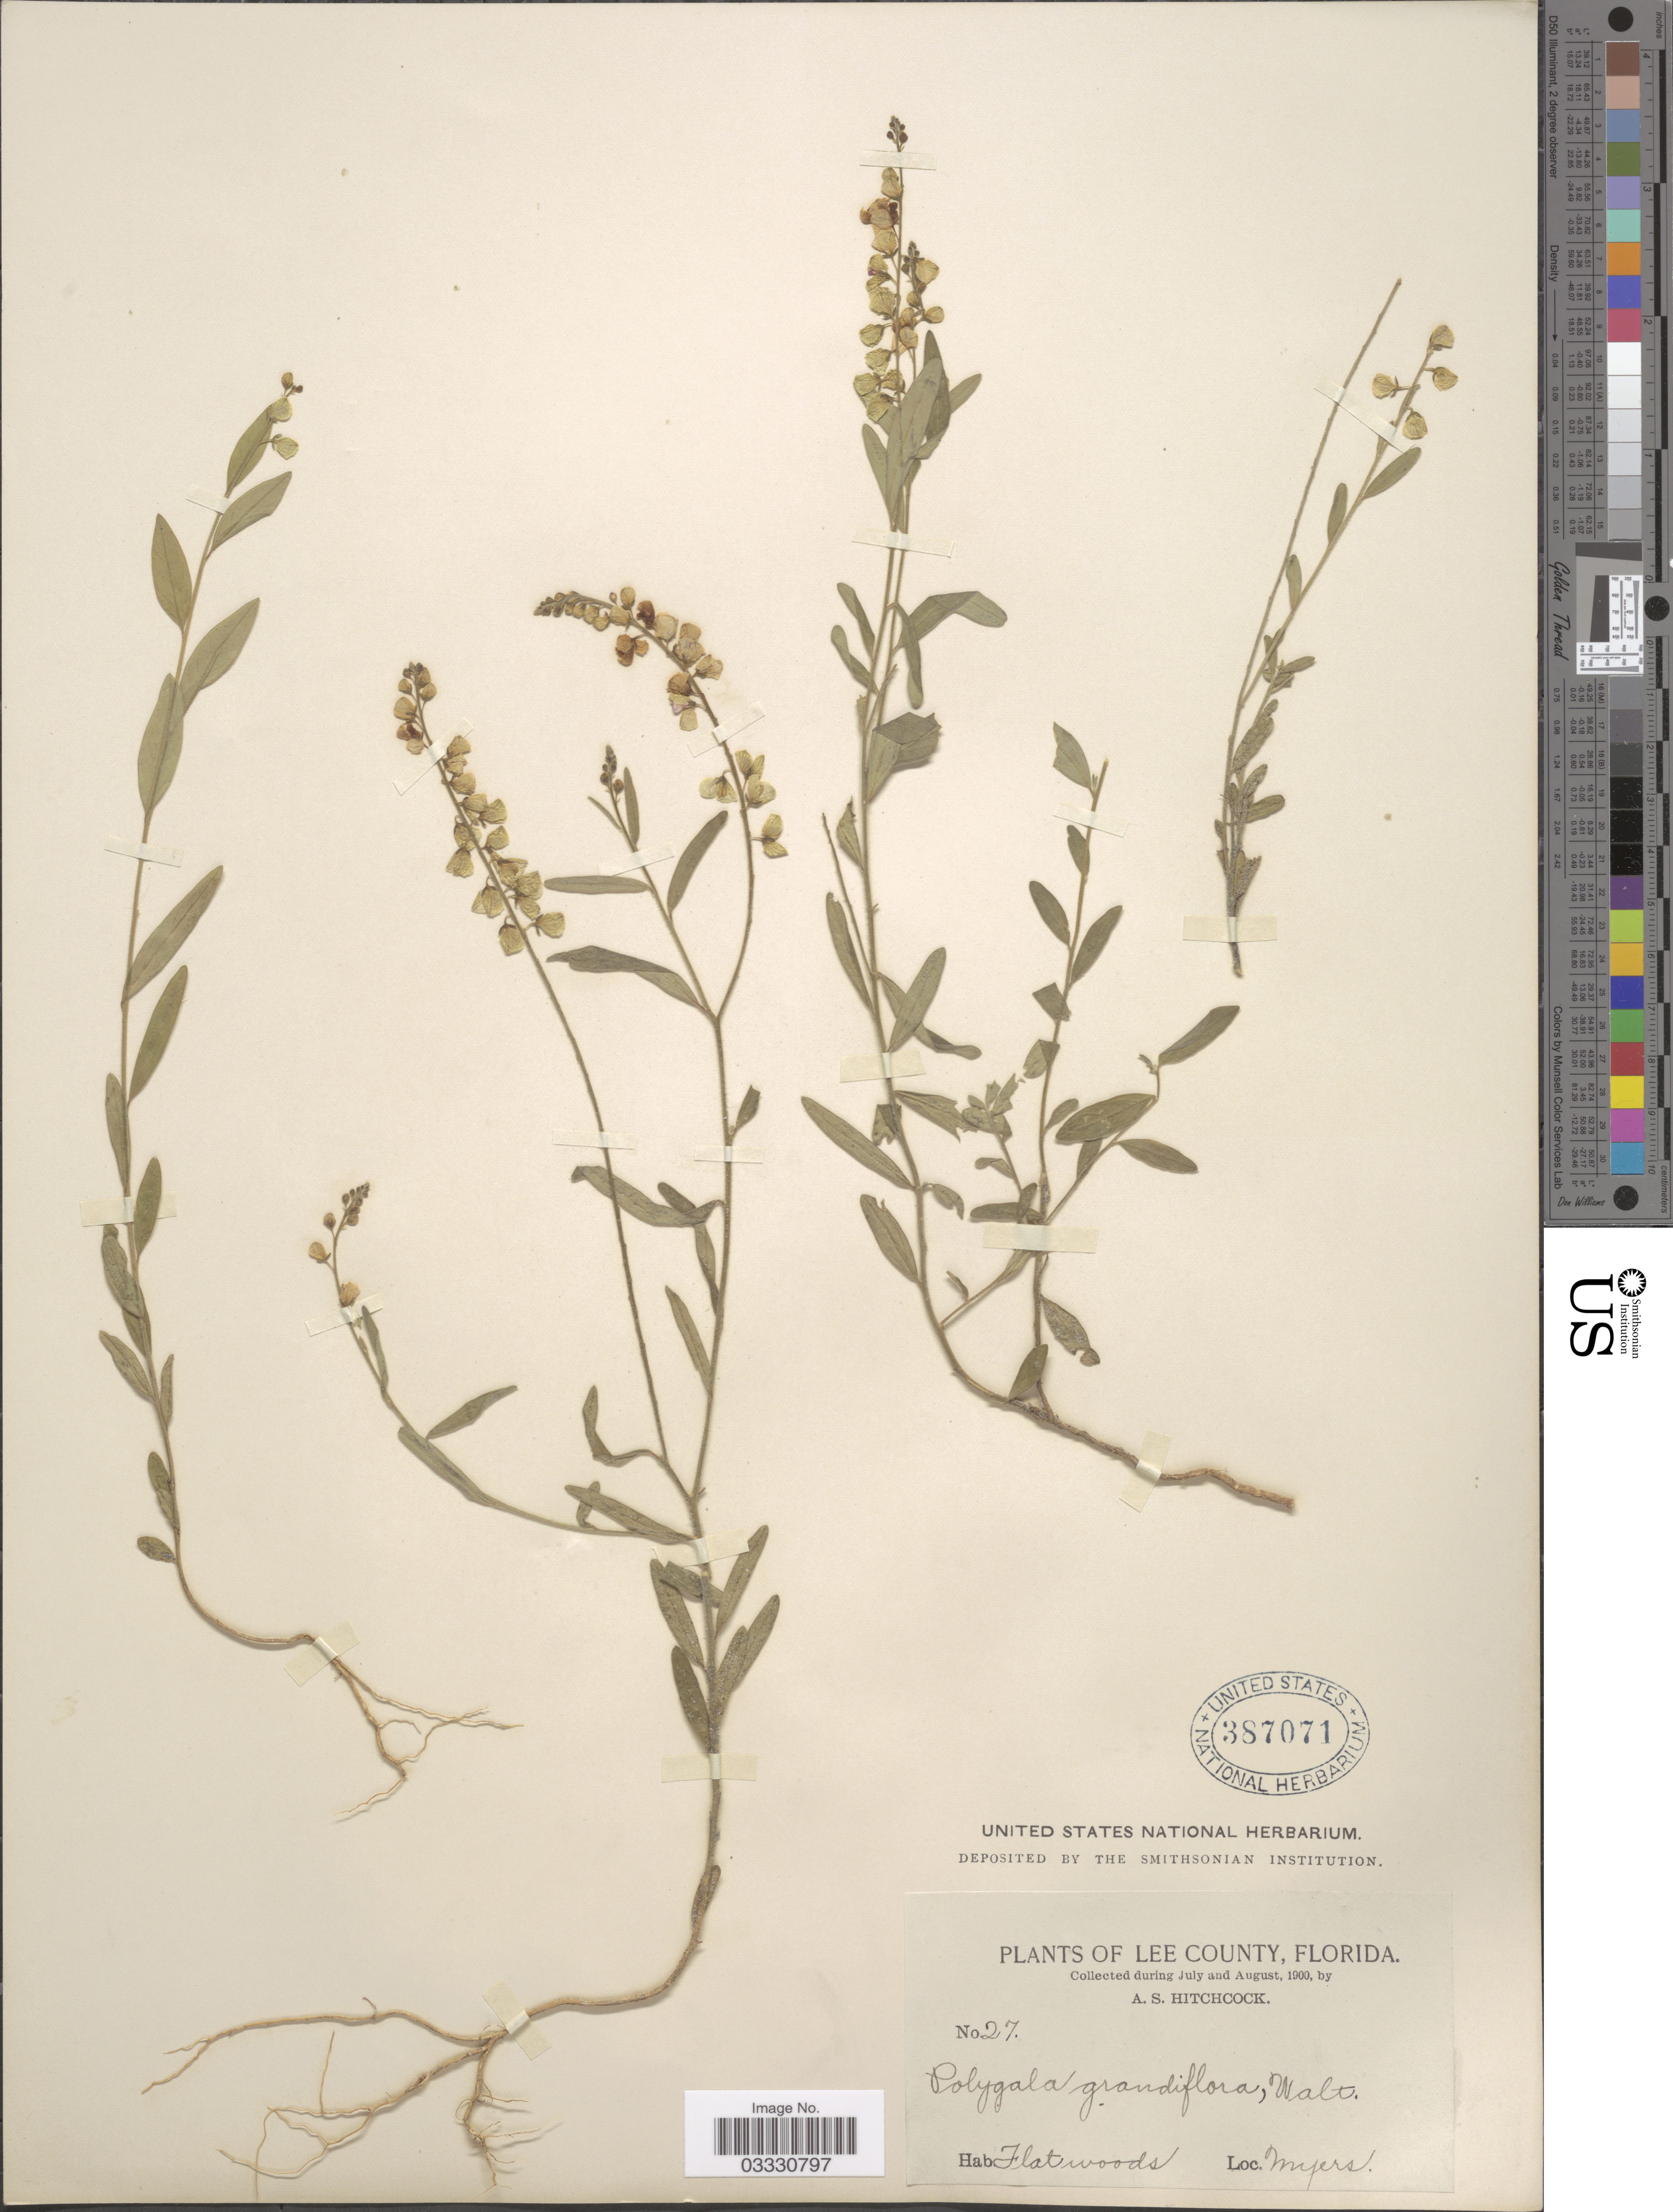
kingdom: Plantae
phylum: Tracheophyta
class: Magnoliopsida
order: Fabales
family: Polygalaceae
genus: Asemeia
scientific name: Asemeia grandiflora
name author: (Walter) Small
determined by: Strong, Mark T., (BOT), Smithsonian Institution - National Museum of Natural History (UNITED STATES)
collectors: A. S. Hitchcock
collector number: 27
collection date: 1900-07/1900-08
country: United States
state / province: Florida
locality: Lee County. Flatwoods. Myers.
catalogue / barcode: US 387071